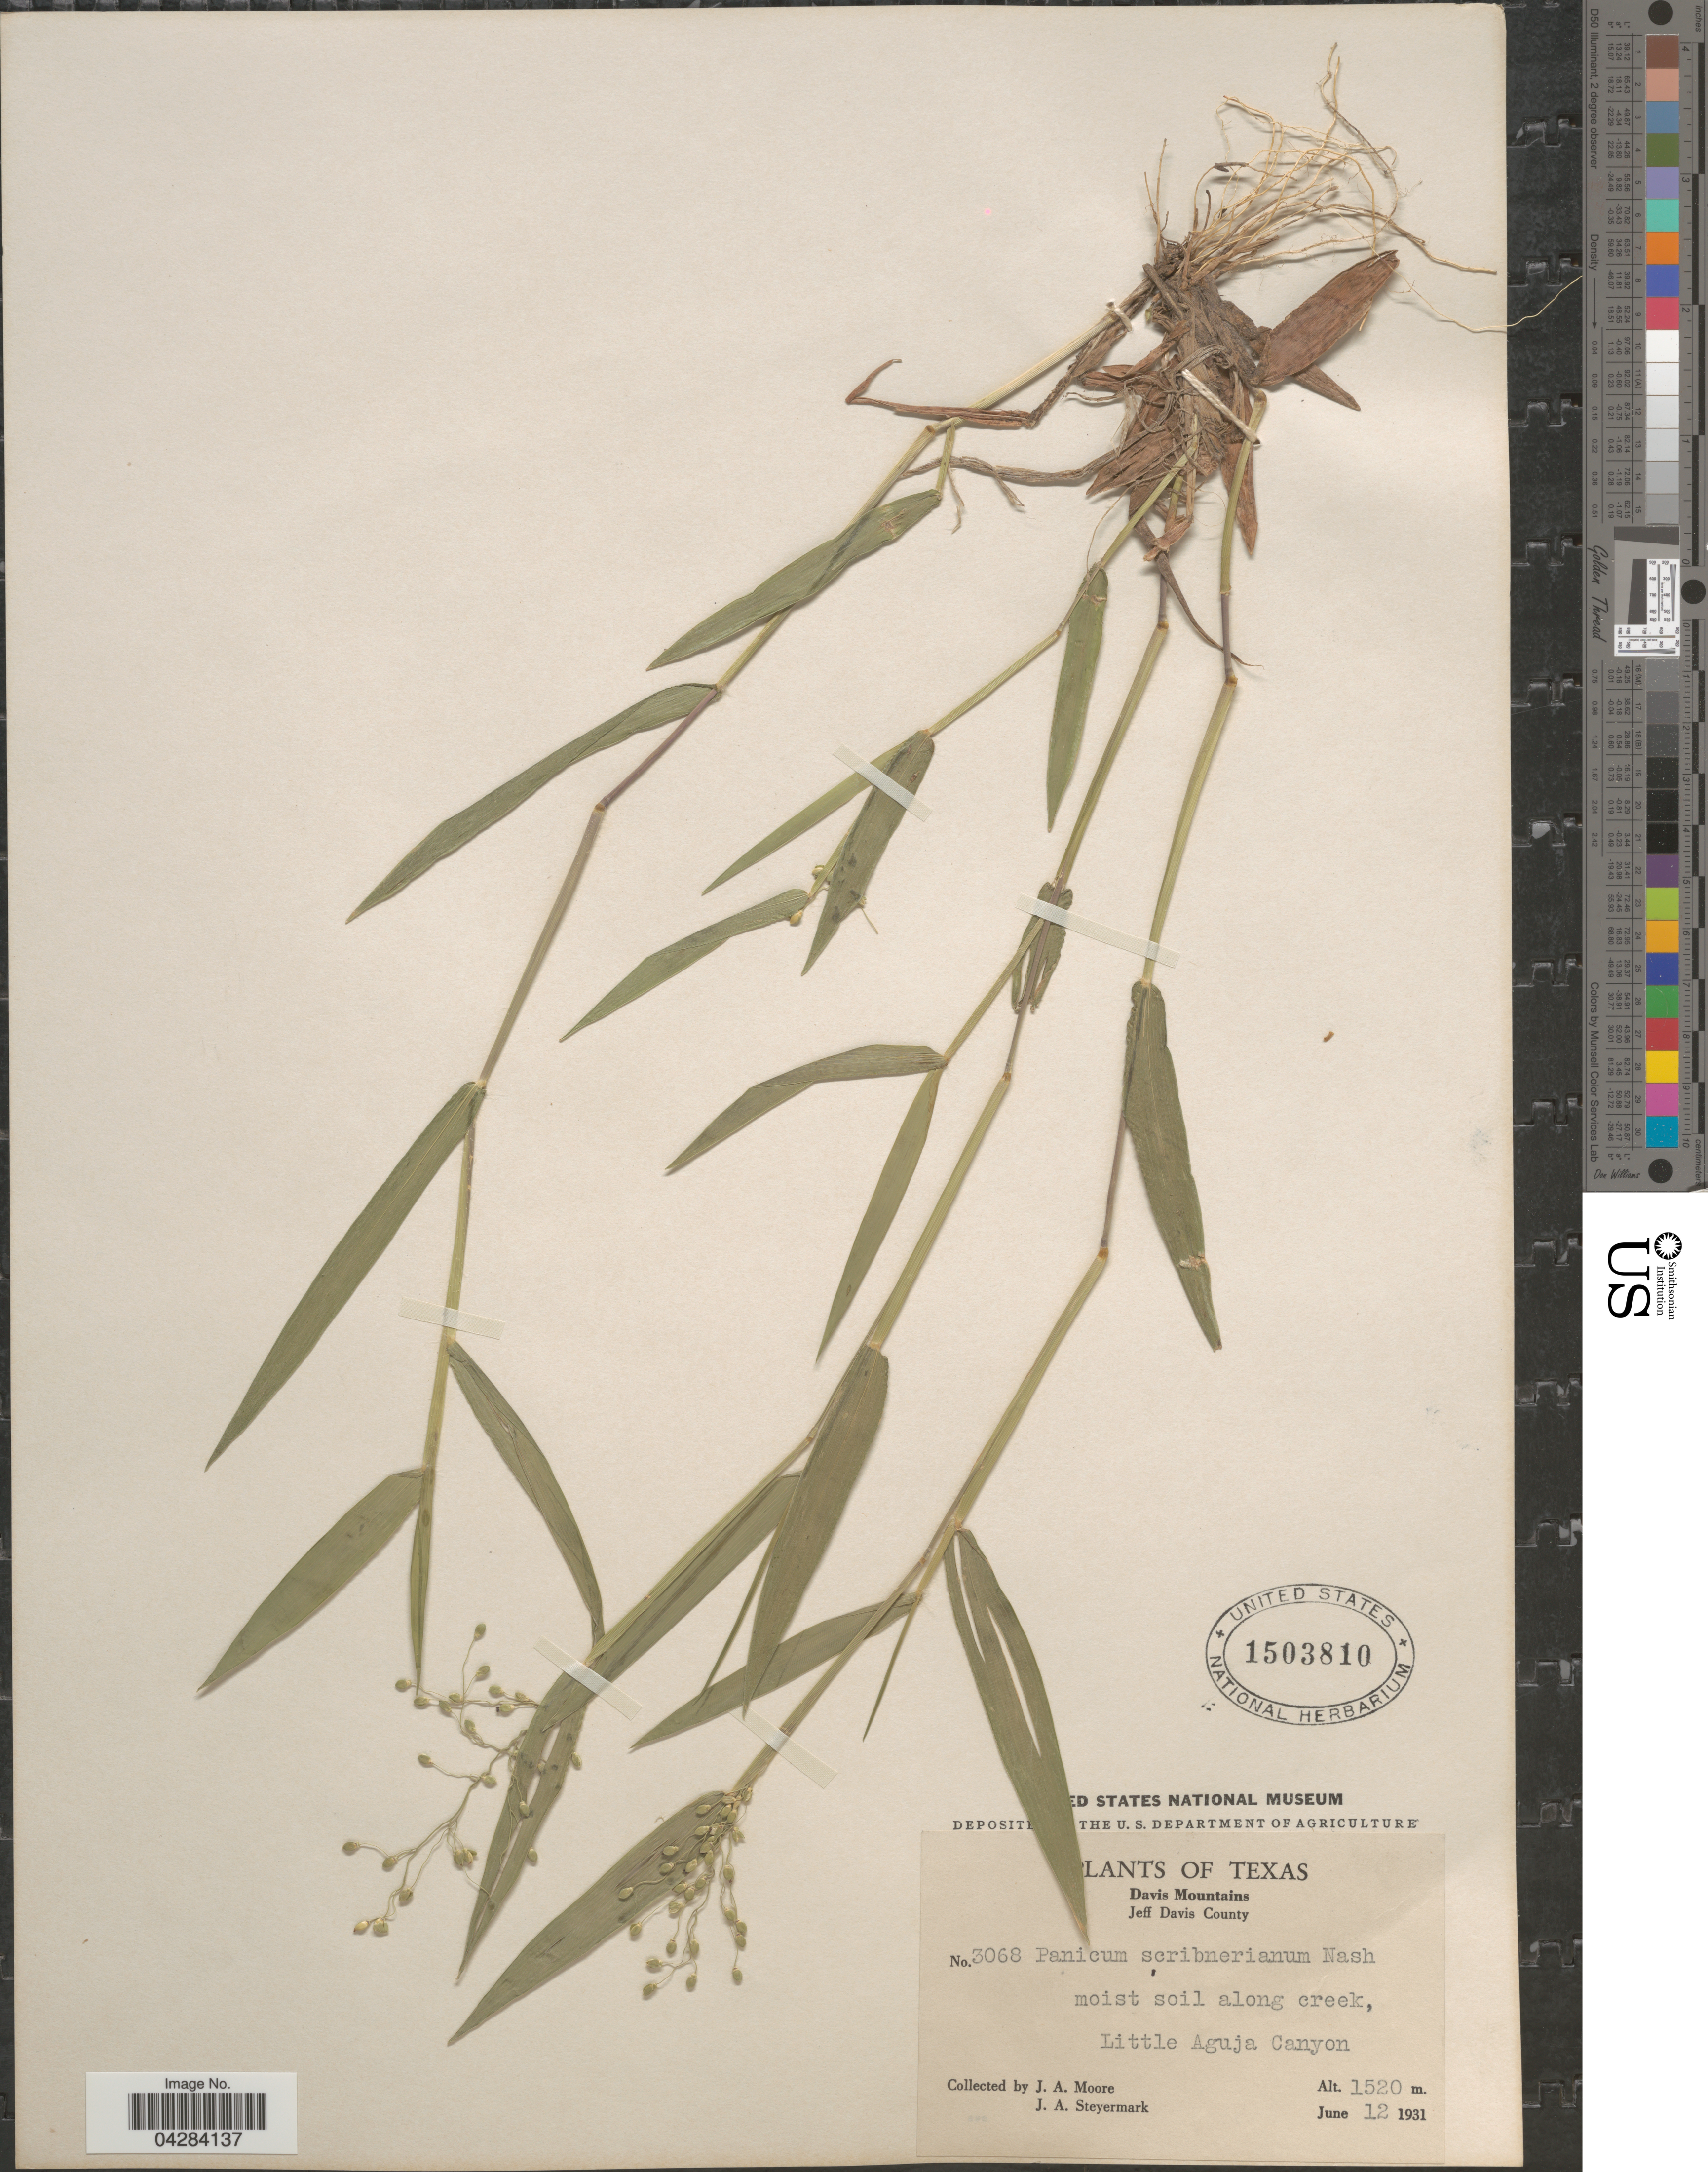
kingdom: Plantae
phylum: Tracheophyta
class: Liliopsida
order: Poales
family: Poaceae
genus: Dichanthelium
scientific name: Dichanthelium oligosanthes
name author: (Schult.) Gould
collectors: J. A. Moore & J. Steyermark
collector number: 3068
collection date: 1931-06-12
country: United States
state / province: Texas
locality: Davis Mountains. Jeff Davis County. Moist soil along creek, Little Aguja Canyon.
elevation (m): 1520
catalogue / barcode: US 1503810